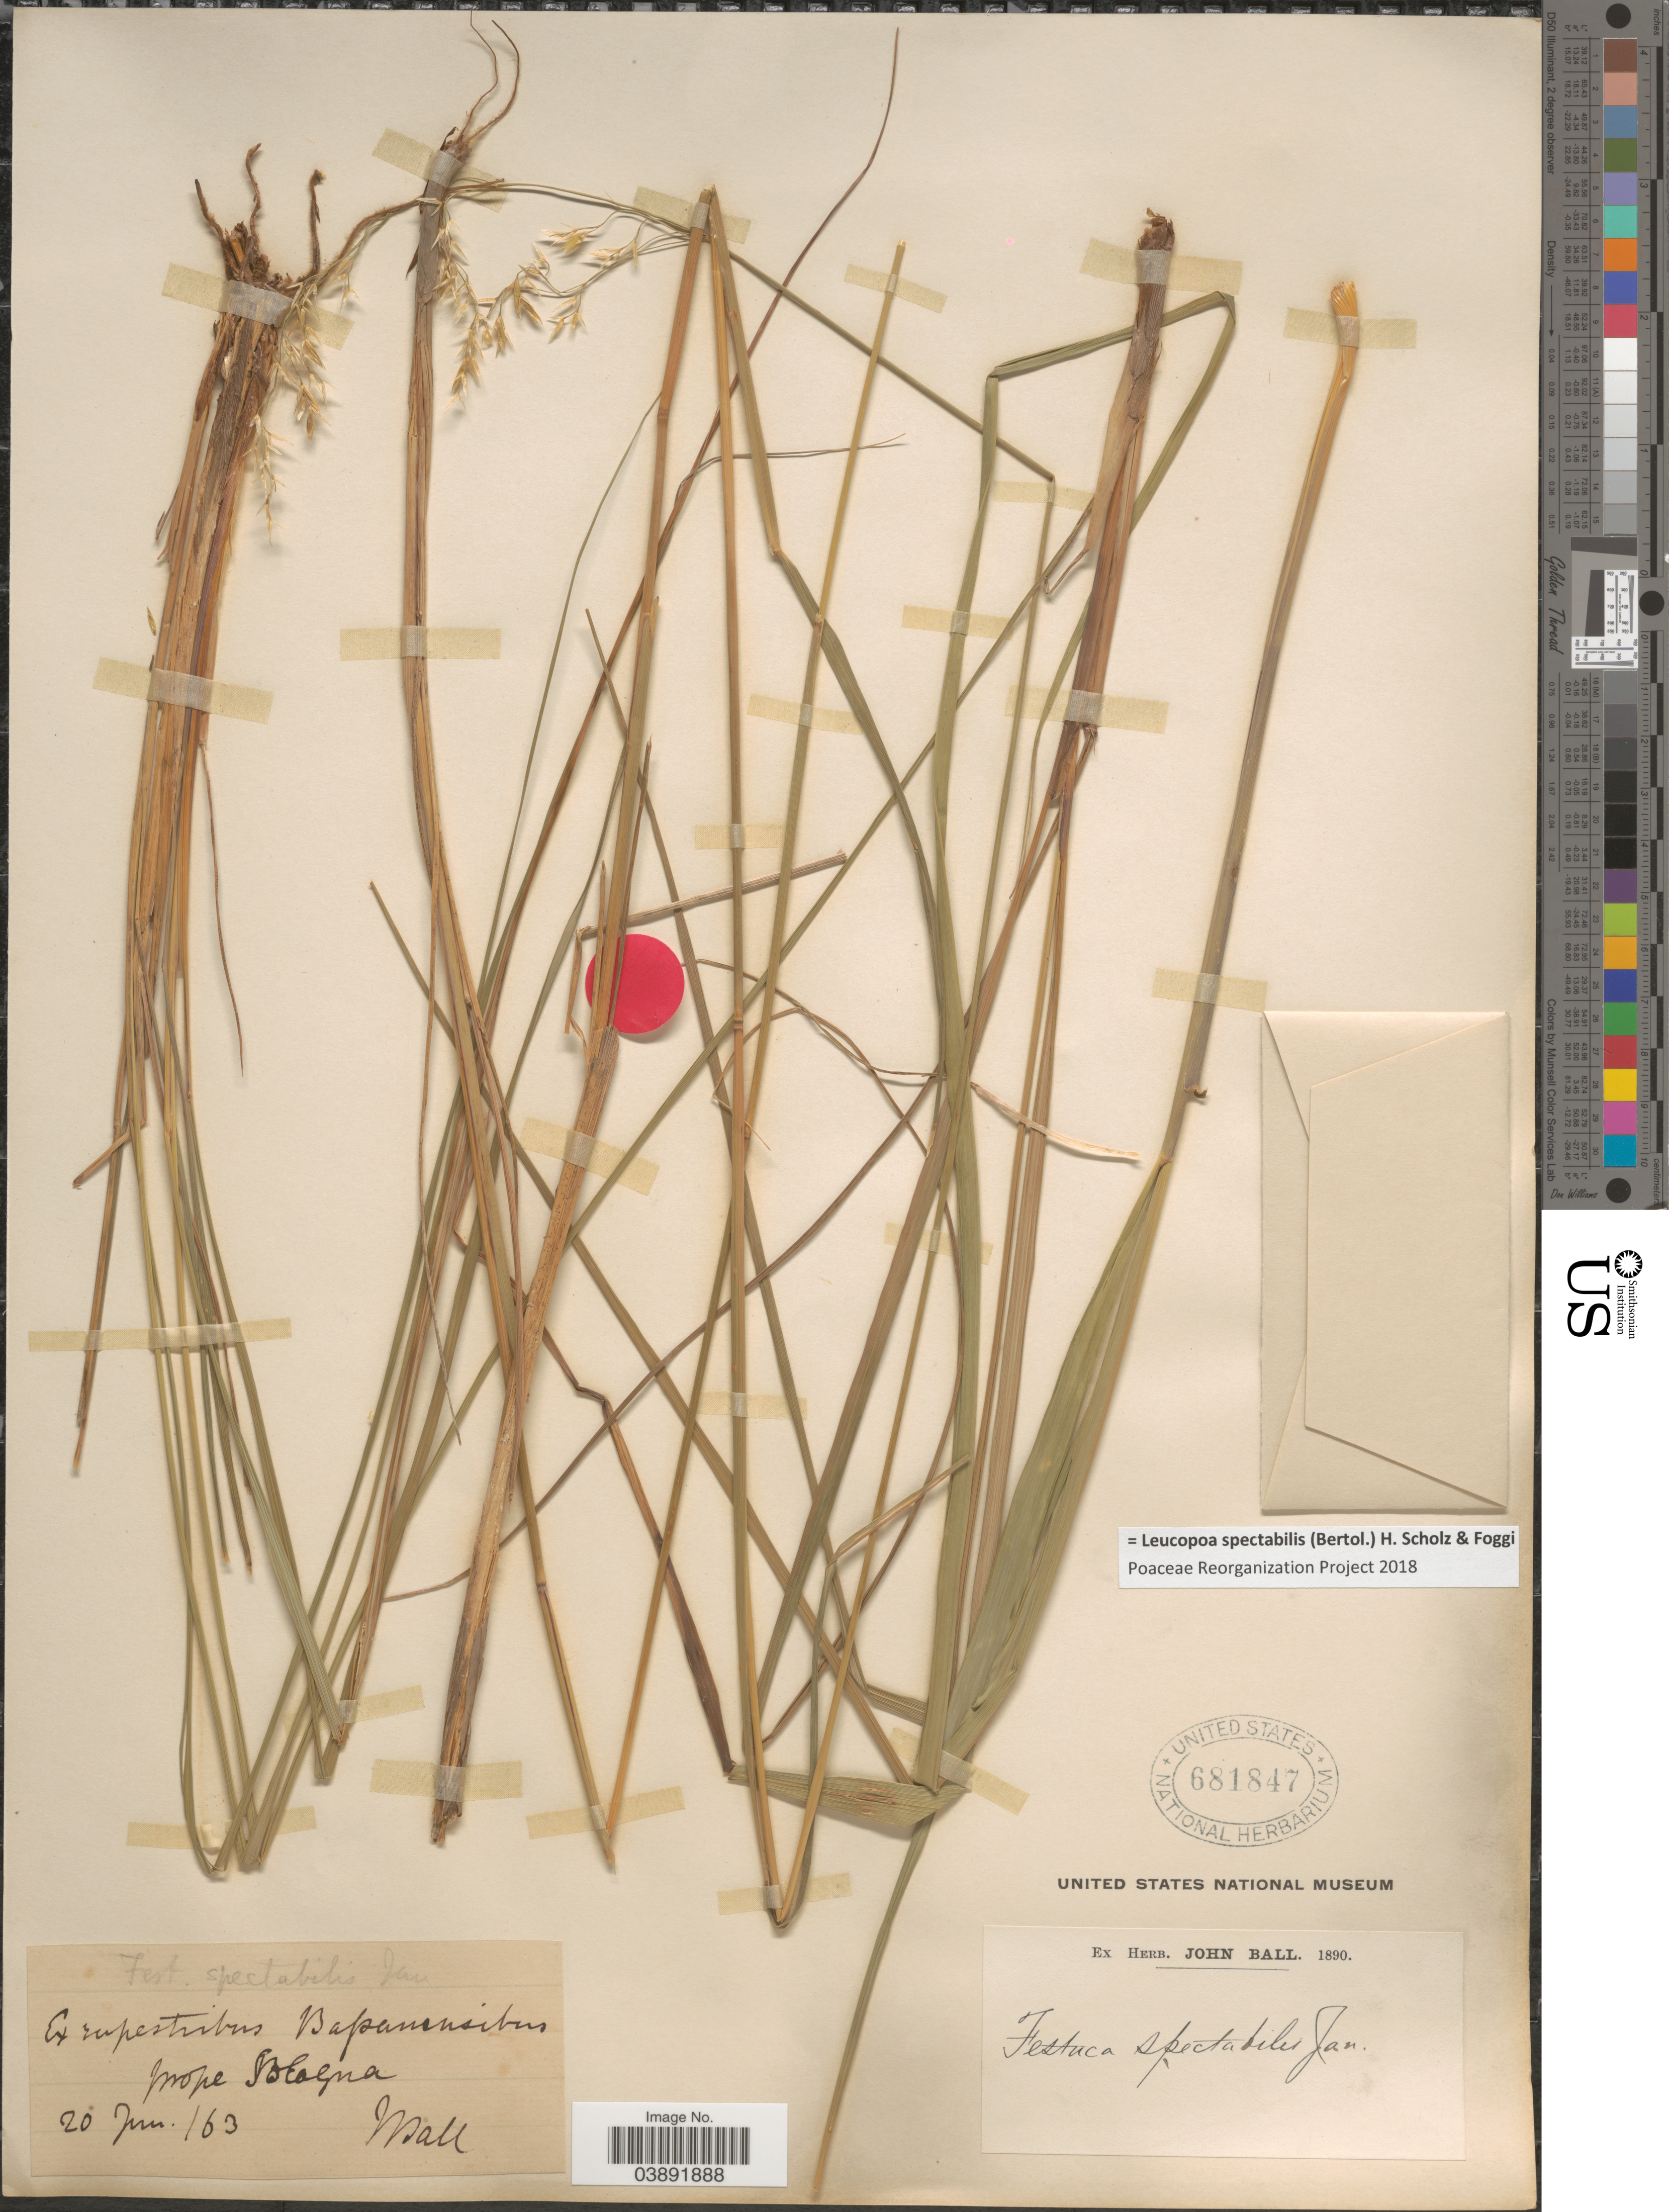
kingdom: Plantae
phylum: Tracheophyta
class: Liliopsida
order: Poales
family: Poaceae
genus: Leucopoa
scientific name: Leucopoa spectabilis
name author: (Bertol.) H. Scholz & Foggi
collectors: J. Ball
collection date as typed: Transcribed d/m/y: 20/6/63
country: Italy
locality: Ex rupestribus Bapansibus [interpreted] prope Bologna.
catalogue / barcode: US 681847